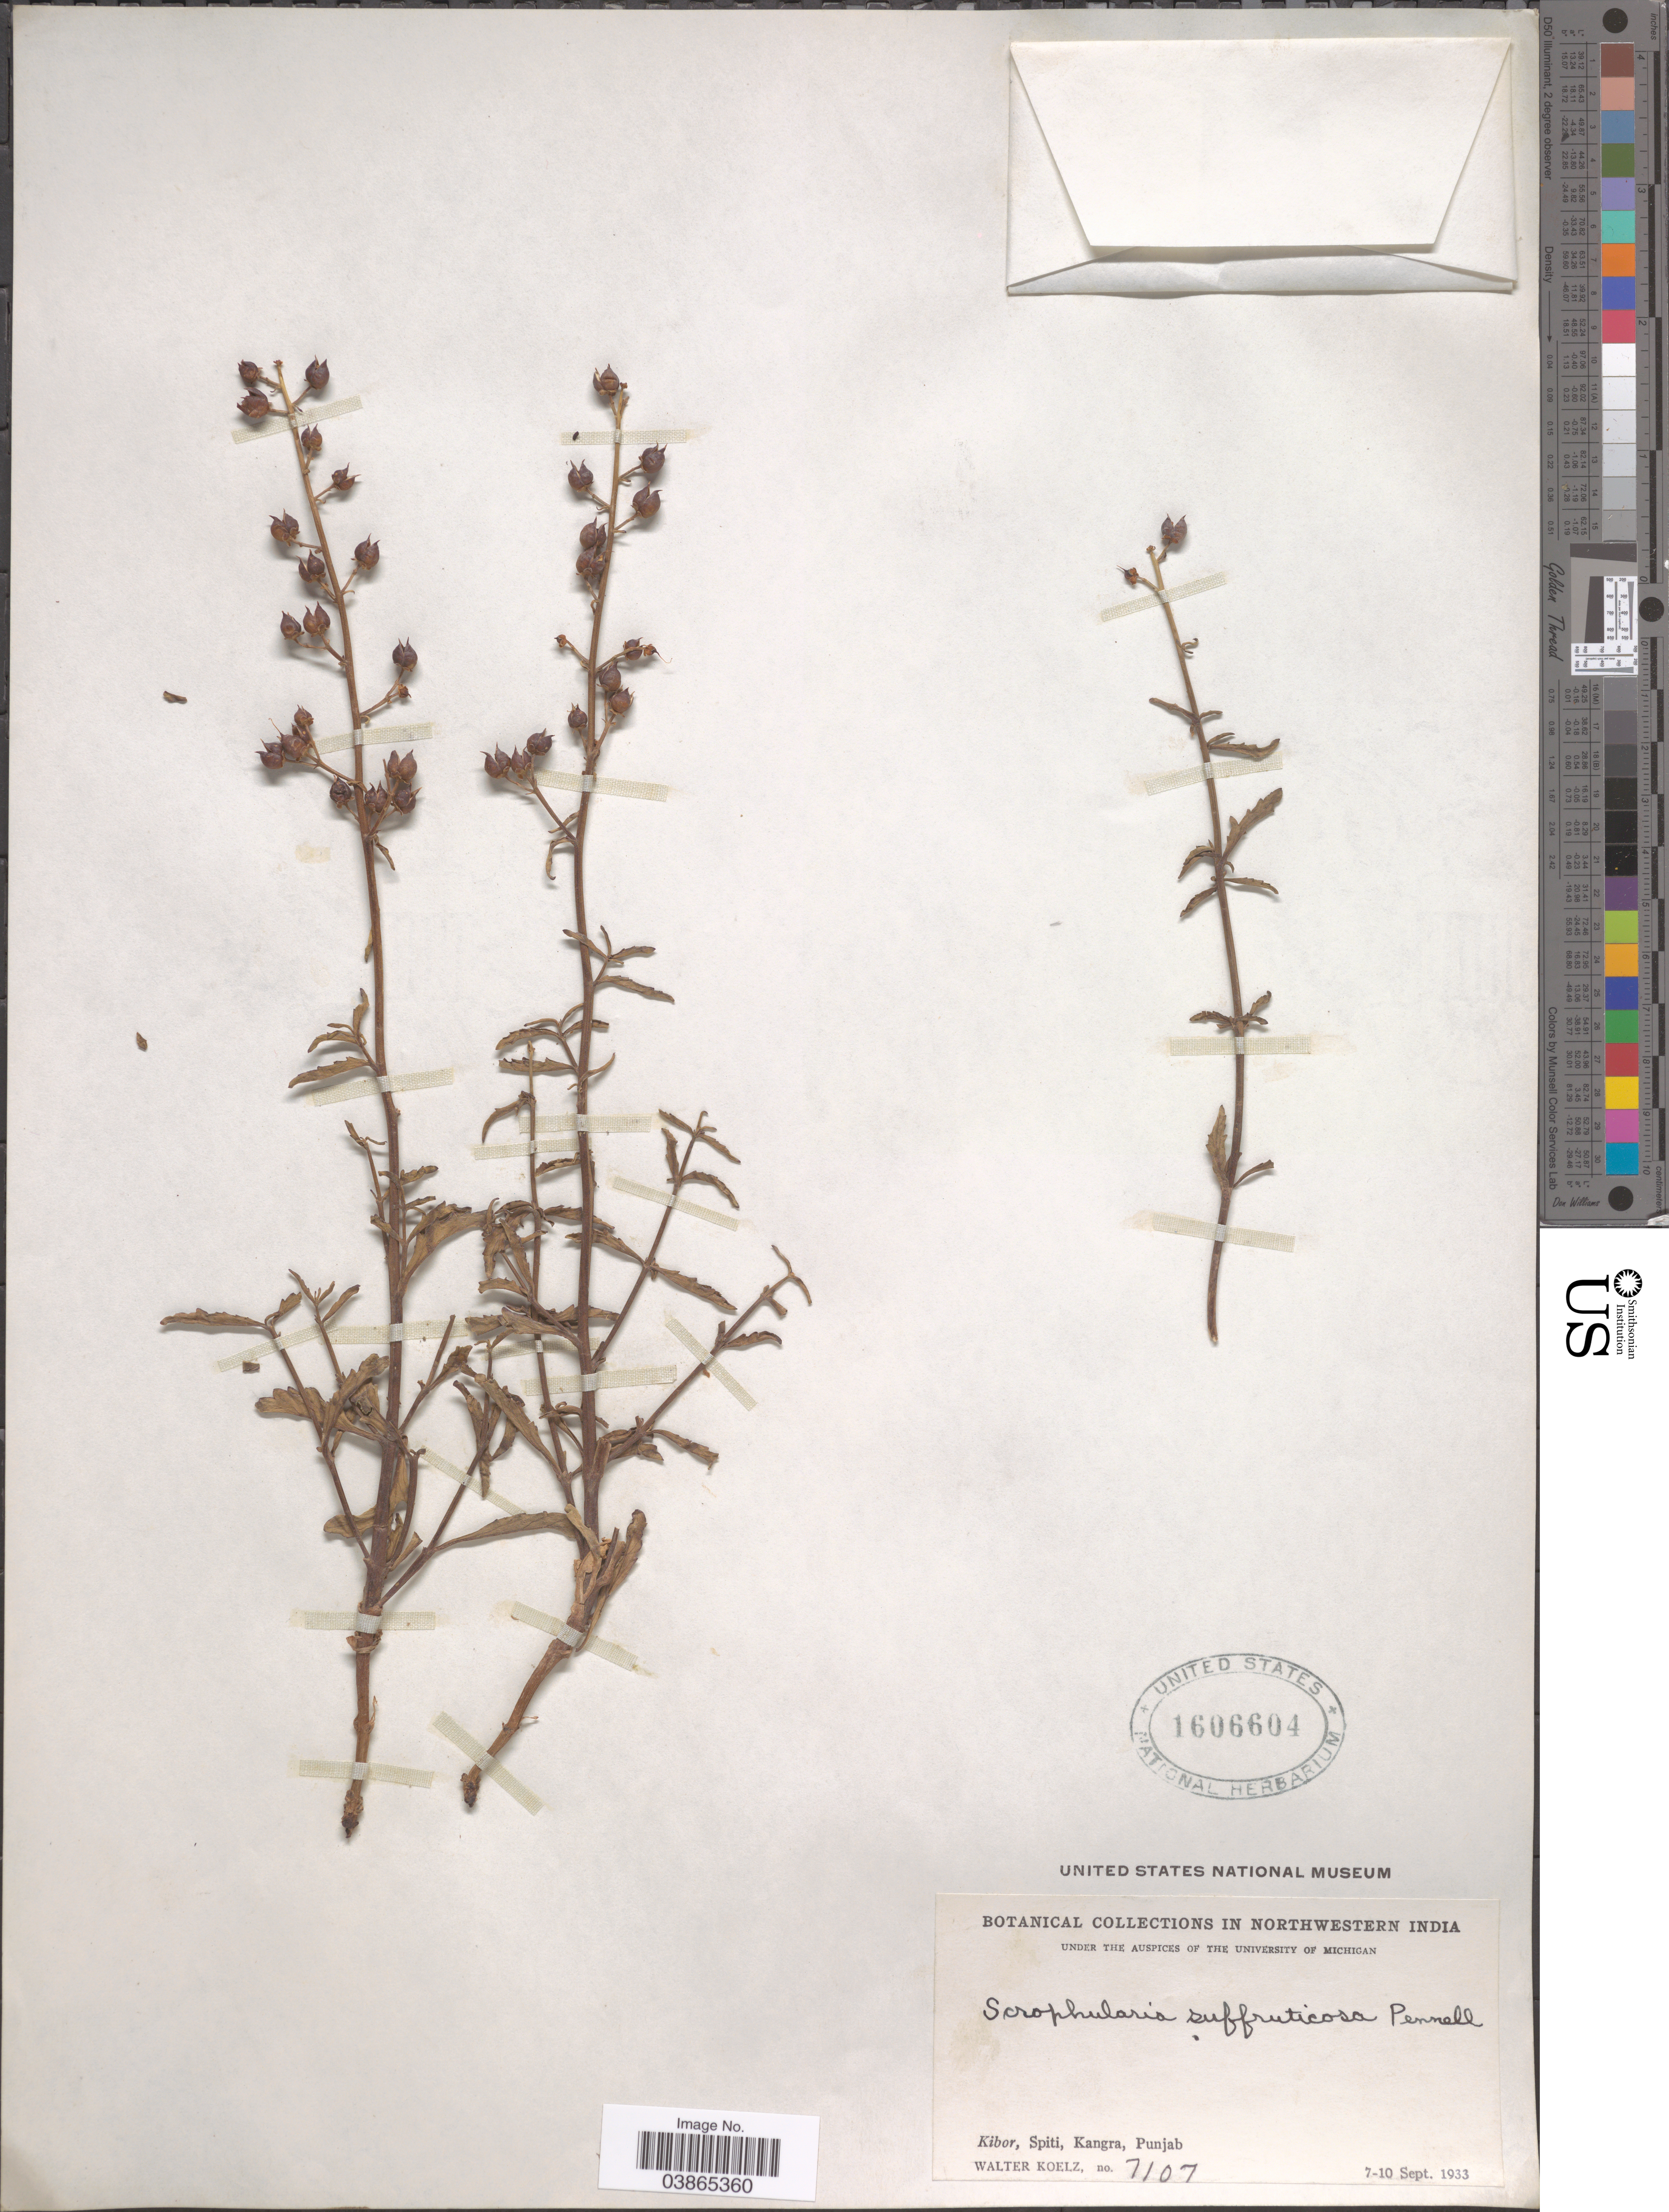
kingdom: Plantae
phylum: Tracheophyta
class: Magnoliopsida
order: Lamiales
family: Scrophulariaceae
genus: Scrophularia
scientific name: Scrophularia suffruticosa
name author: Pennell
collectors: W. N. Koelz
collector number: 7107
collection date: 1933-09-07/1933-09-10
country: India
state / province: Punjab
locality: Northwestern India. Kibor, Spiti, Kangra.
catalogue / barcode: US 1606604